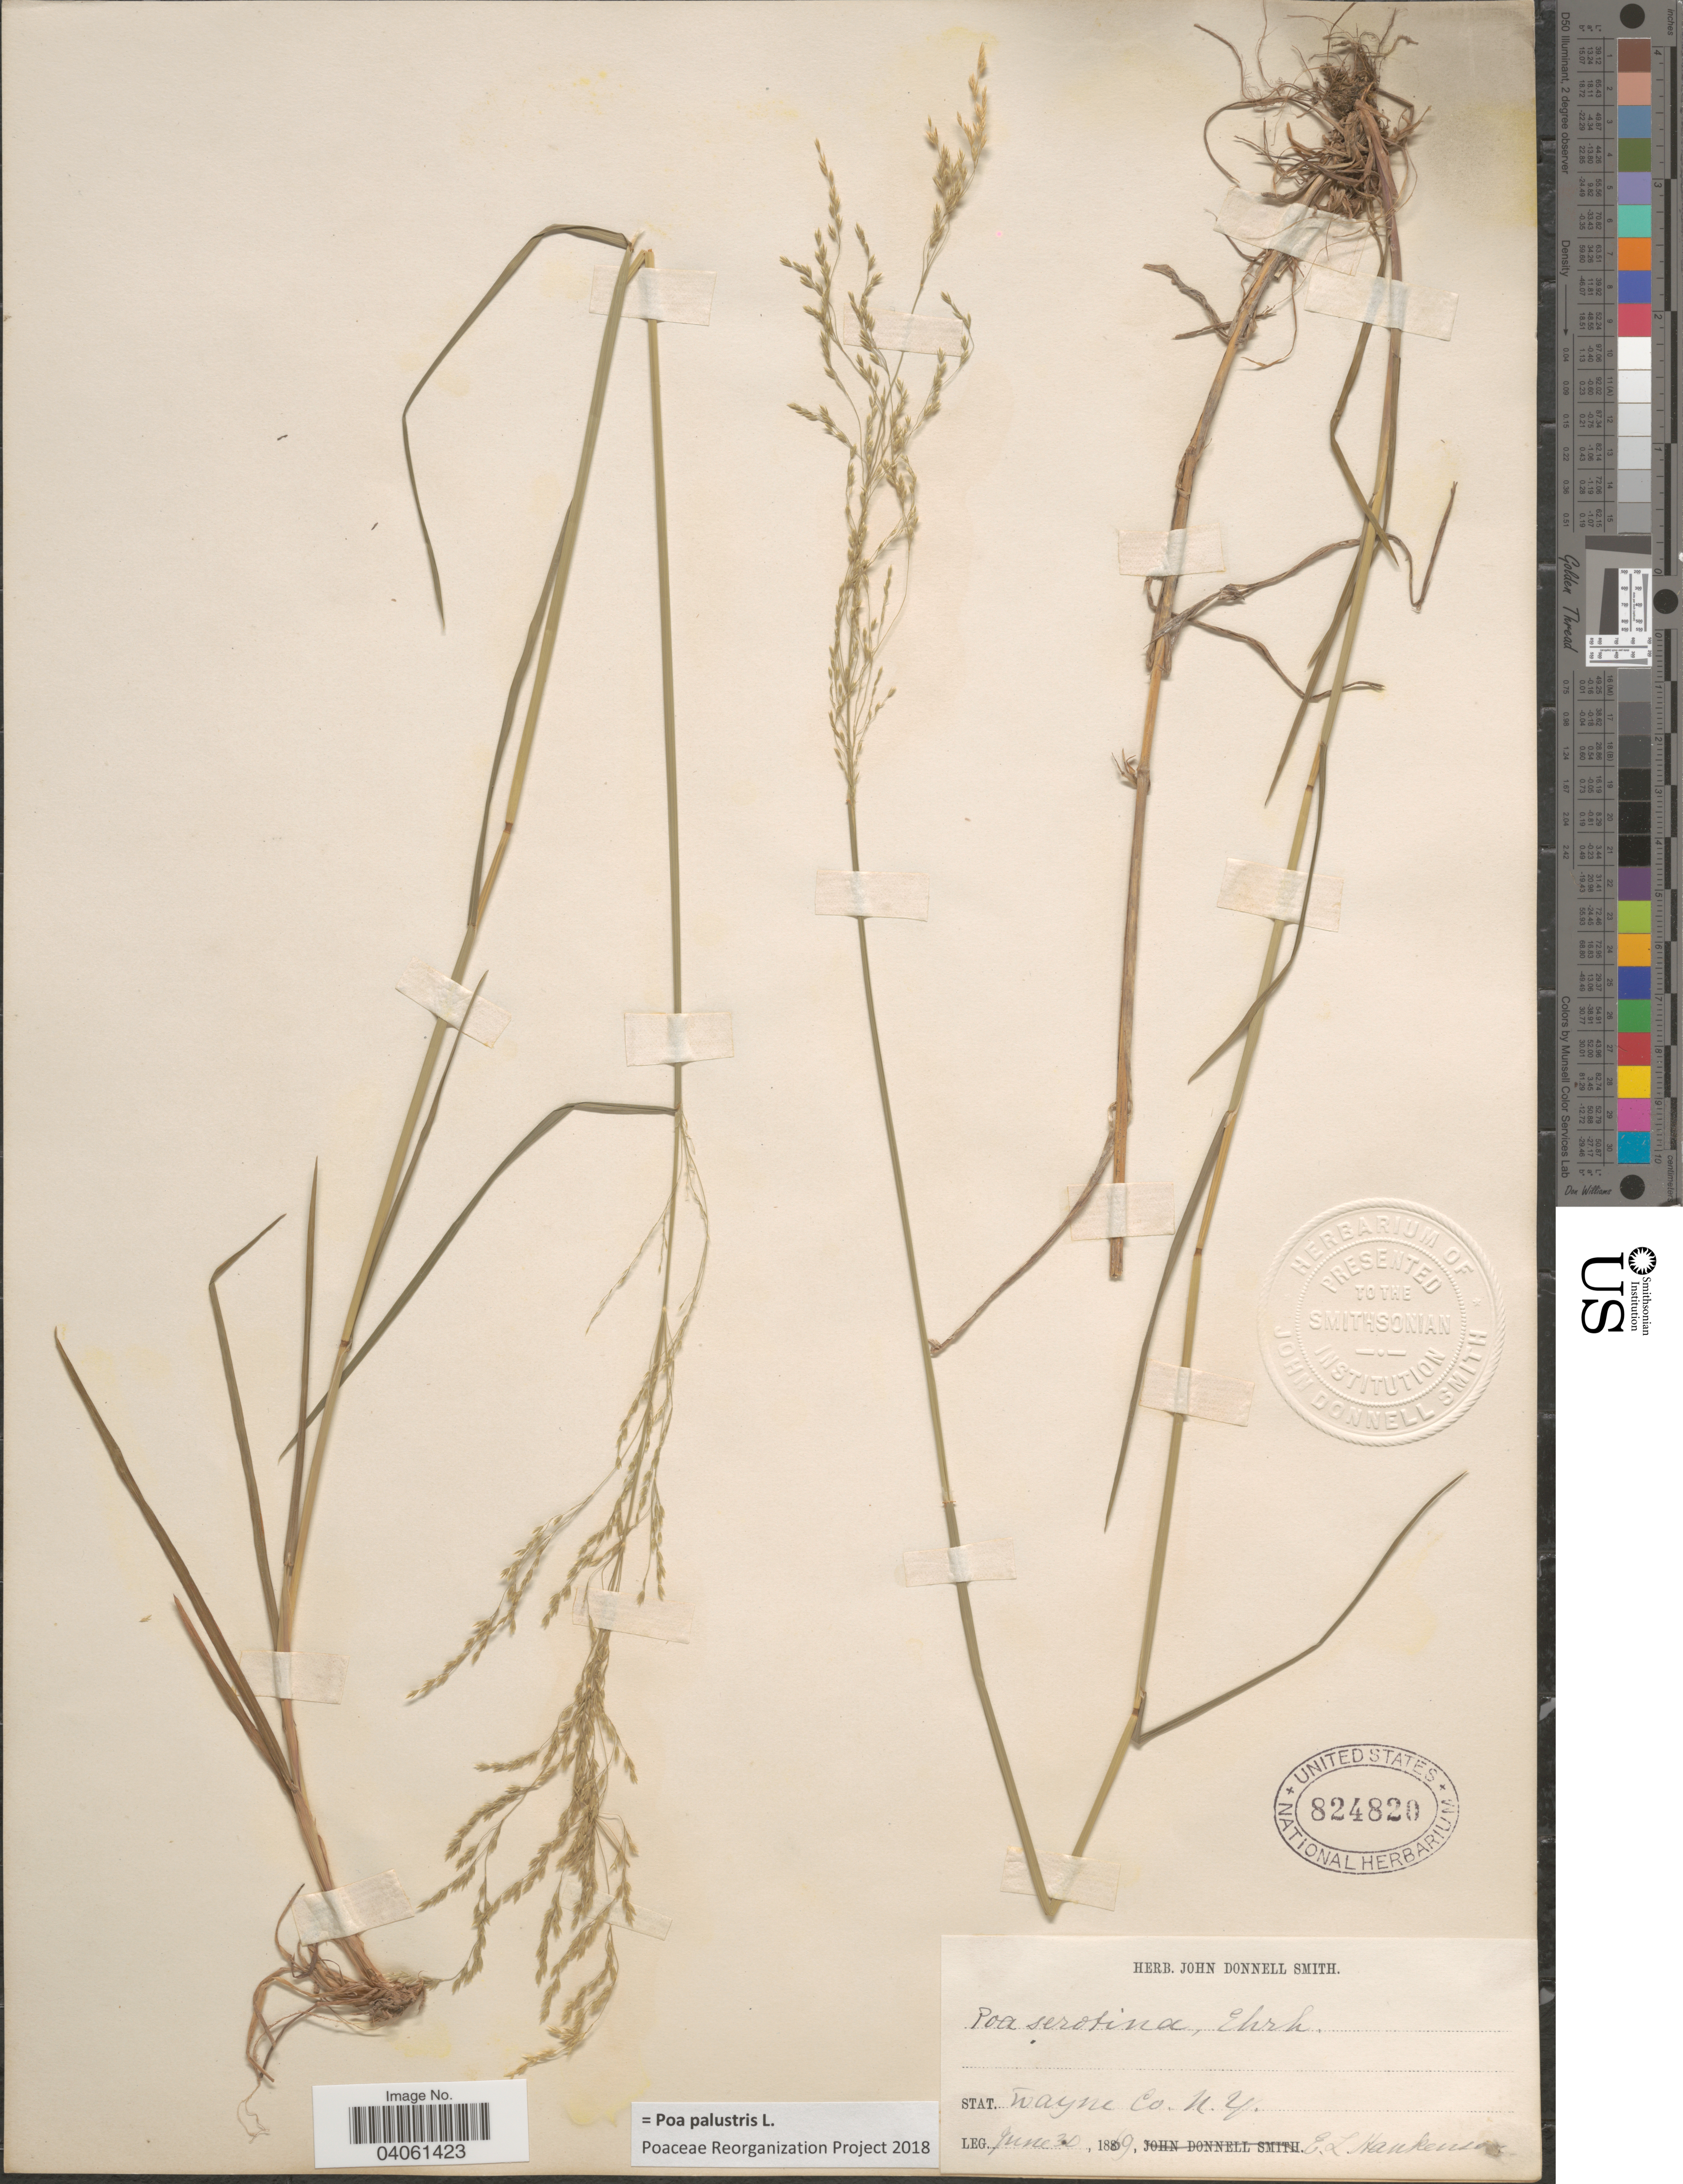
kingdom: Plantae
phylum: Tracheophyta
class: Liliopsida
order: Poales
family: Poaceae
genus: Poa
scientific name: Poa palustris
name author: L.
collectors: E. Hankenson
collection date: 1869-06-30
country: United States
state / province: New York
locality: Stat. Wayne Co.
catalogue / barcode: US 824820